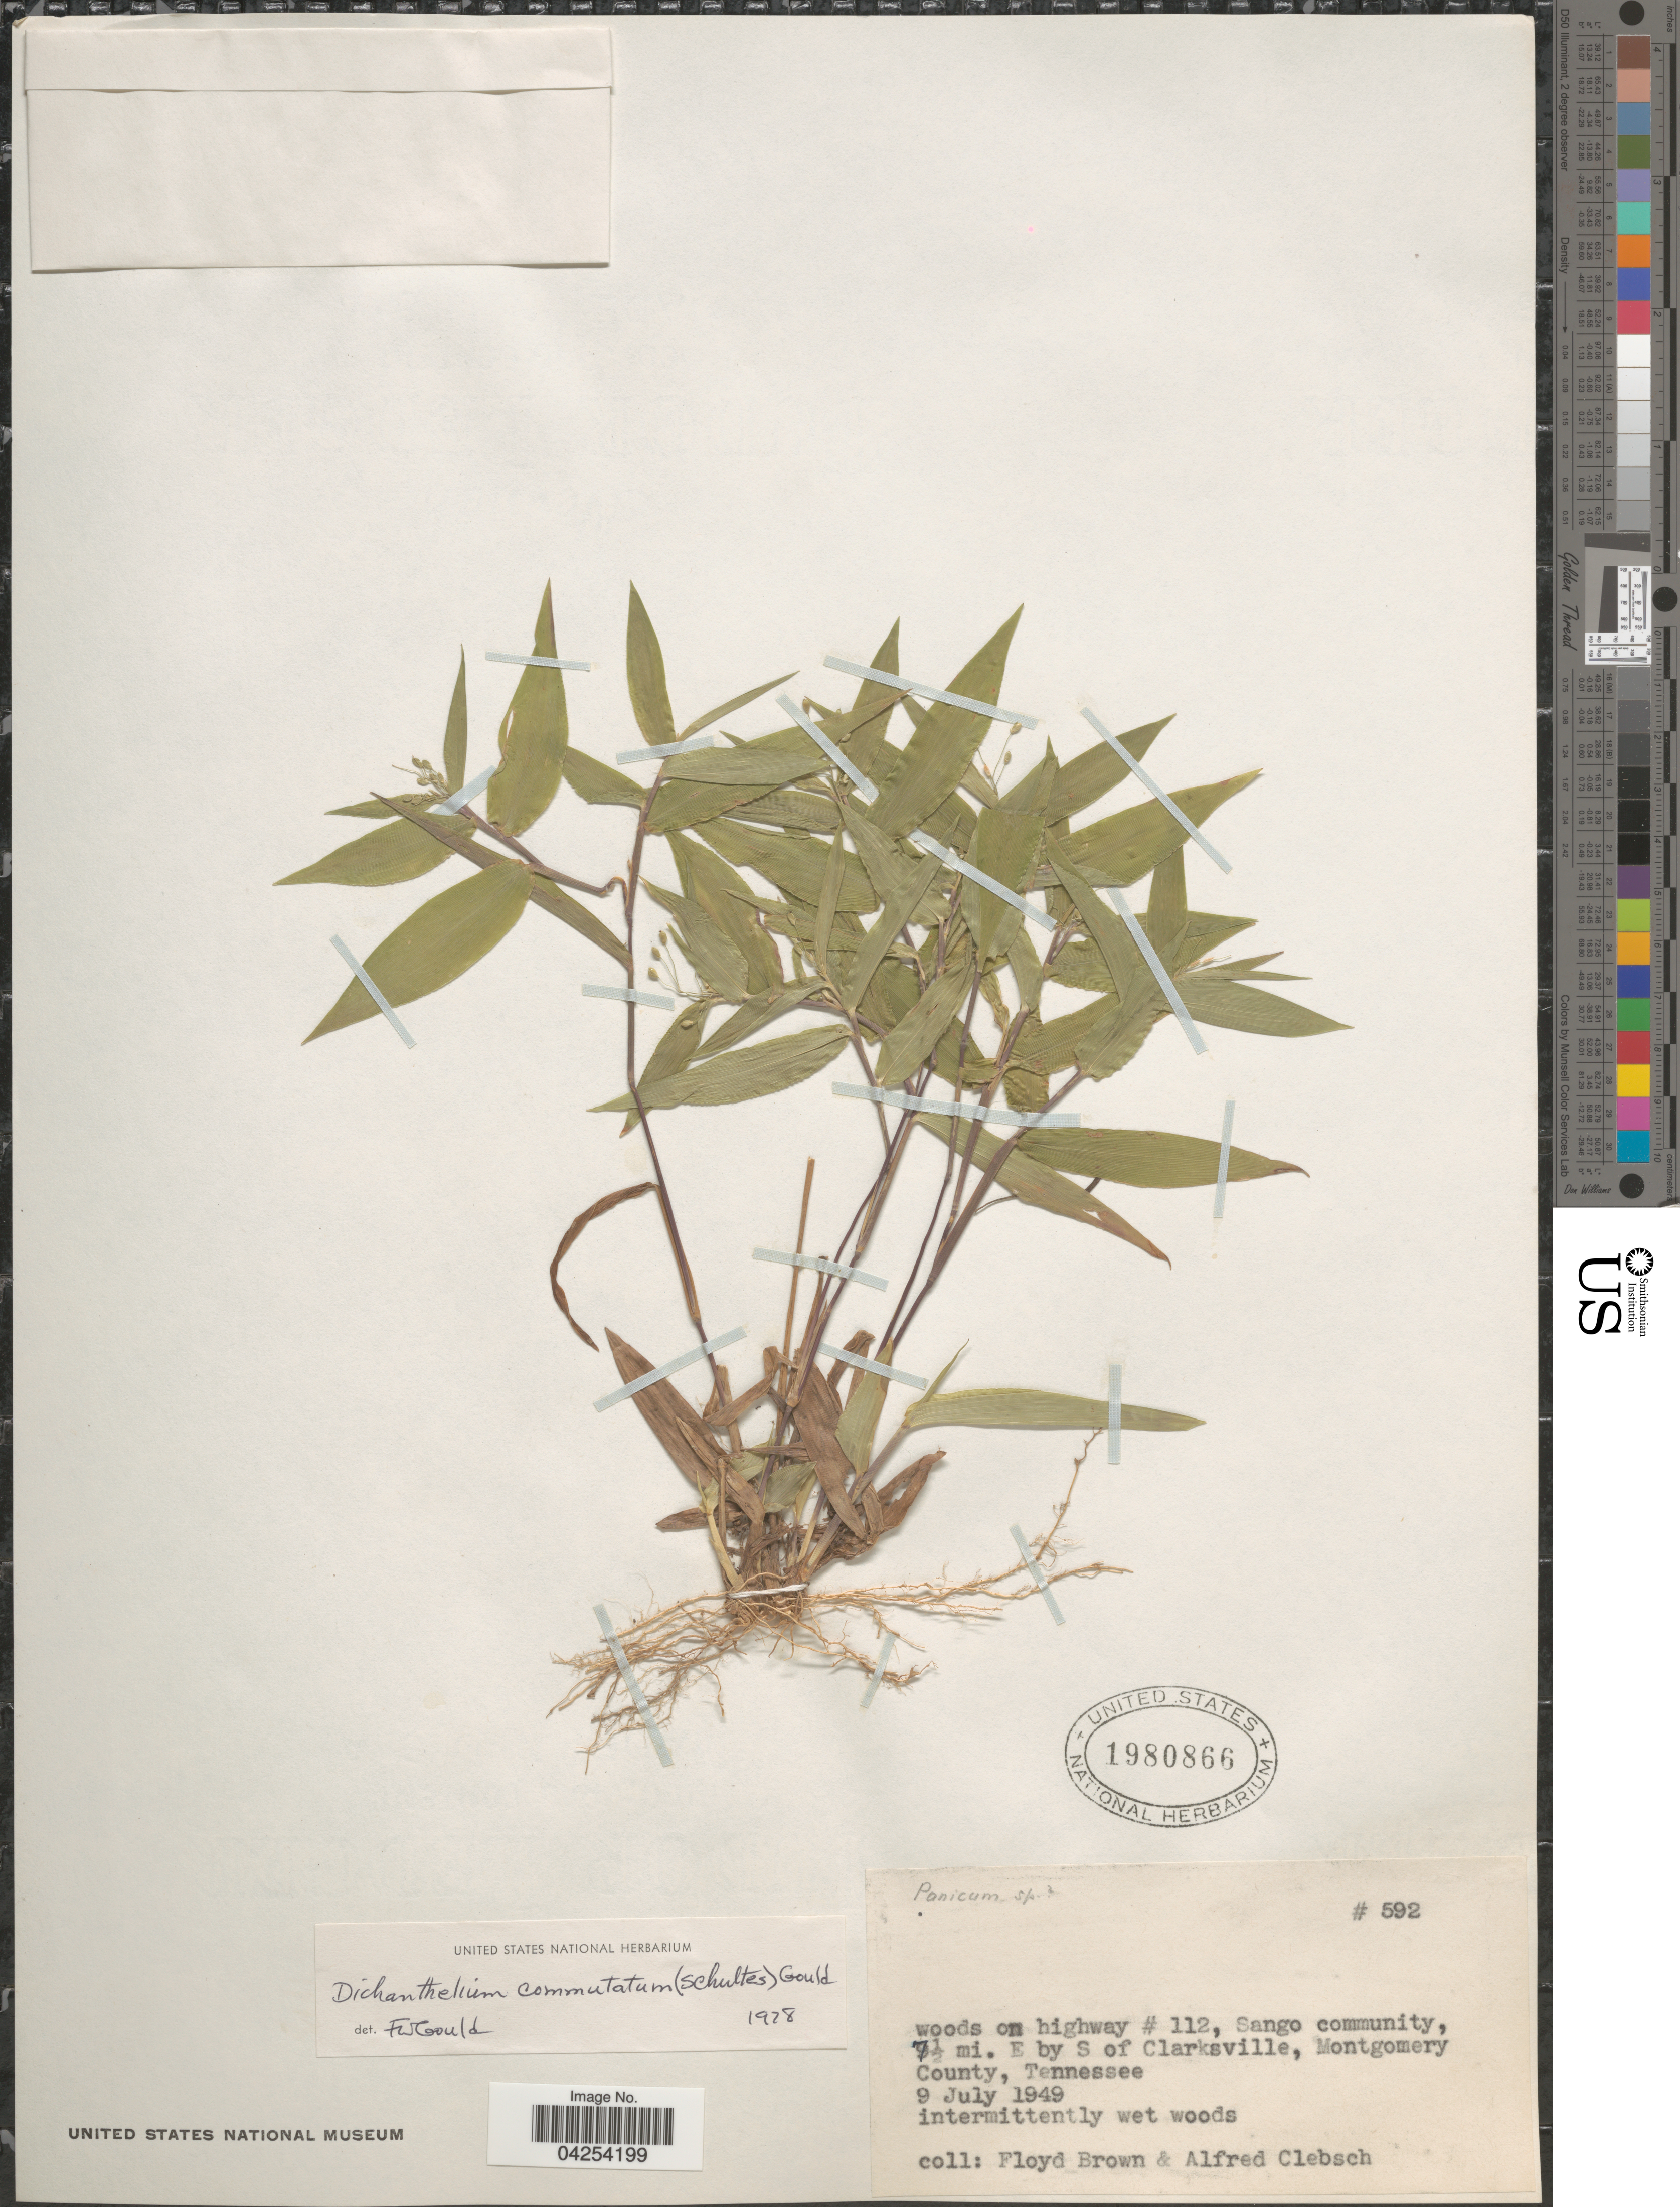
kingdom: Plantae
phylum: Tracheophyta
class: Liliopsida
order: Poales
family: Poaceae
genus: Dichanthelium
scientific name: Dichanthelium commutatum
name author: (Schult.) Gould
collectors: F. Brown & A. Clebsch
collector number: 592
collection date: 1949-07-09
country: United States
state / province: Tennessee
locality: Woods on highway #112, Sango community, 7½ mi. E by S of Clarksville, Montgomery County,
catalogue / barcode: US 1980866